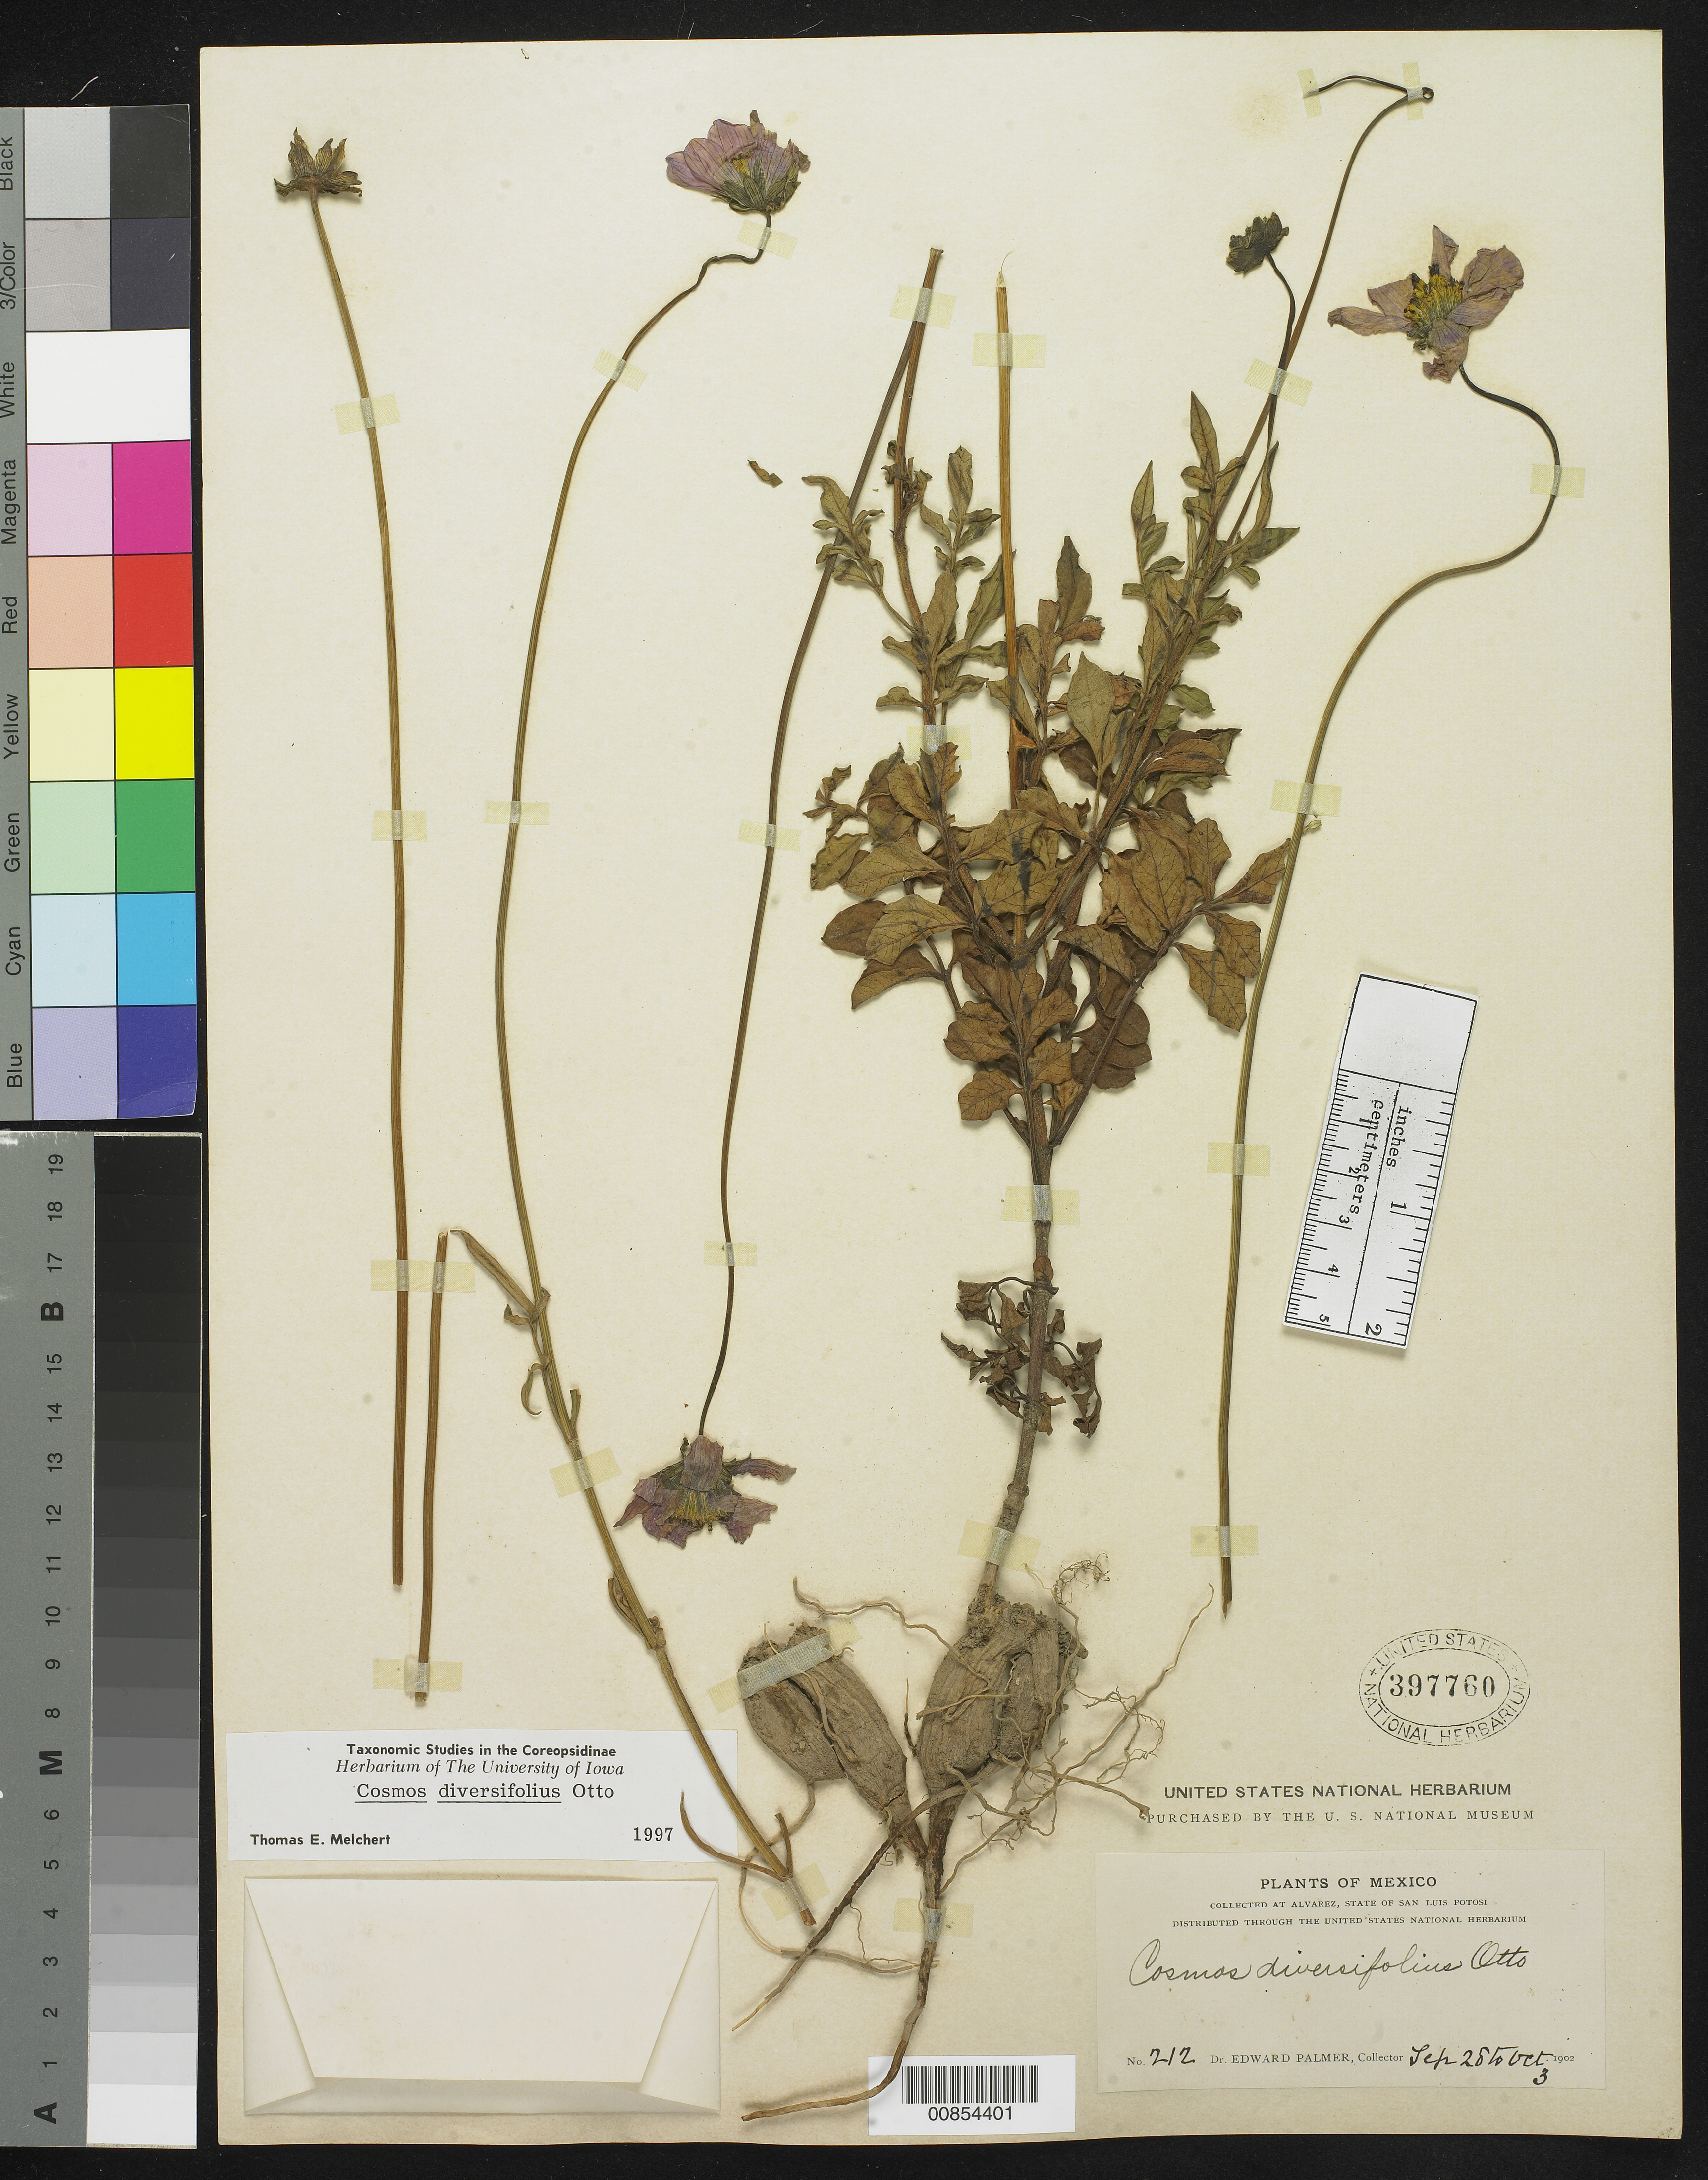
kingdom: Plantae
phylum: Tracheophyta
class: Magnoliopsida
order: Asterales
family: Asteraceae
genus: Cosmos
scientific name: Cosmos diversifolius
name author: Otto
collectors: E. Palmer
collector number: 212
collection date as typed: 28 Sep 1902 to 03 Oct 1902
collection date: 1902-09-28/1902-10-03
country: Mexico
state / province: San Luis Potosí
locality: Alvarez, San Luis Potosí.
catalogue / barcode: US 397760